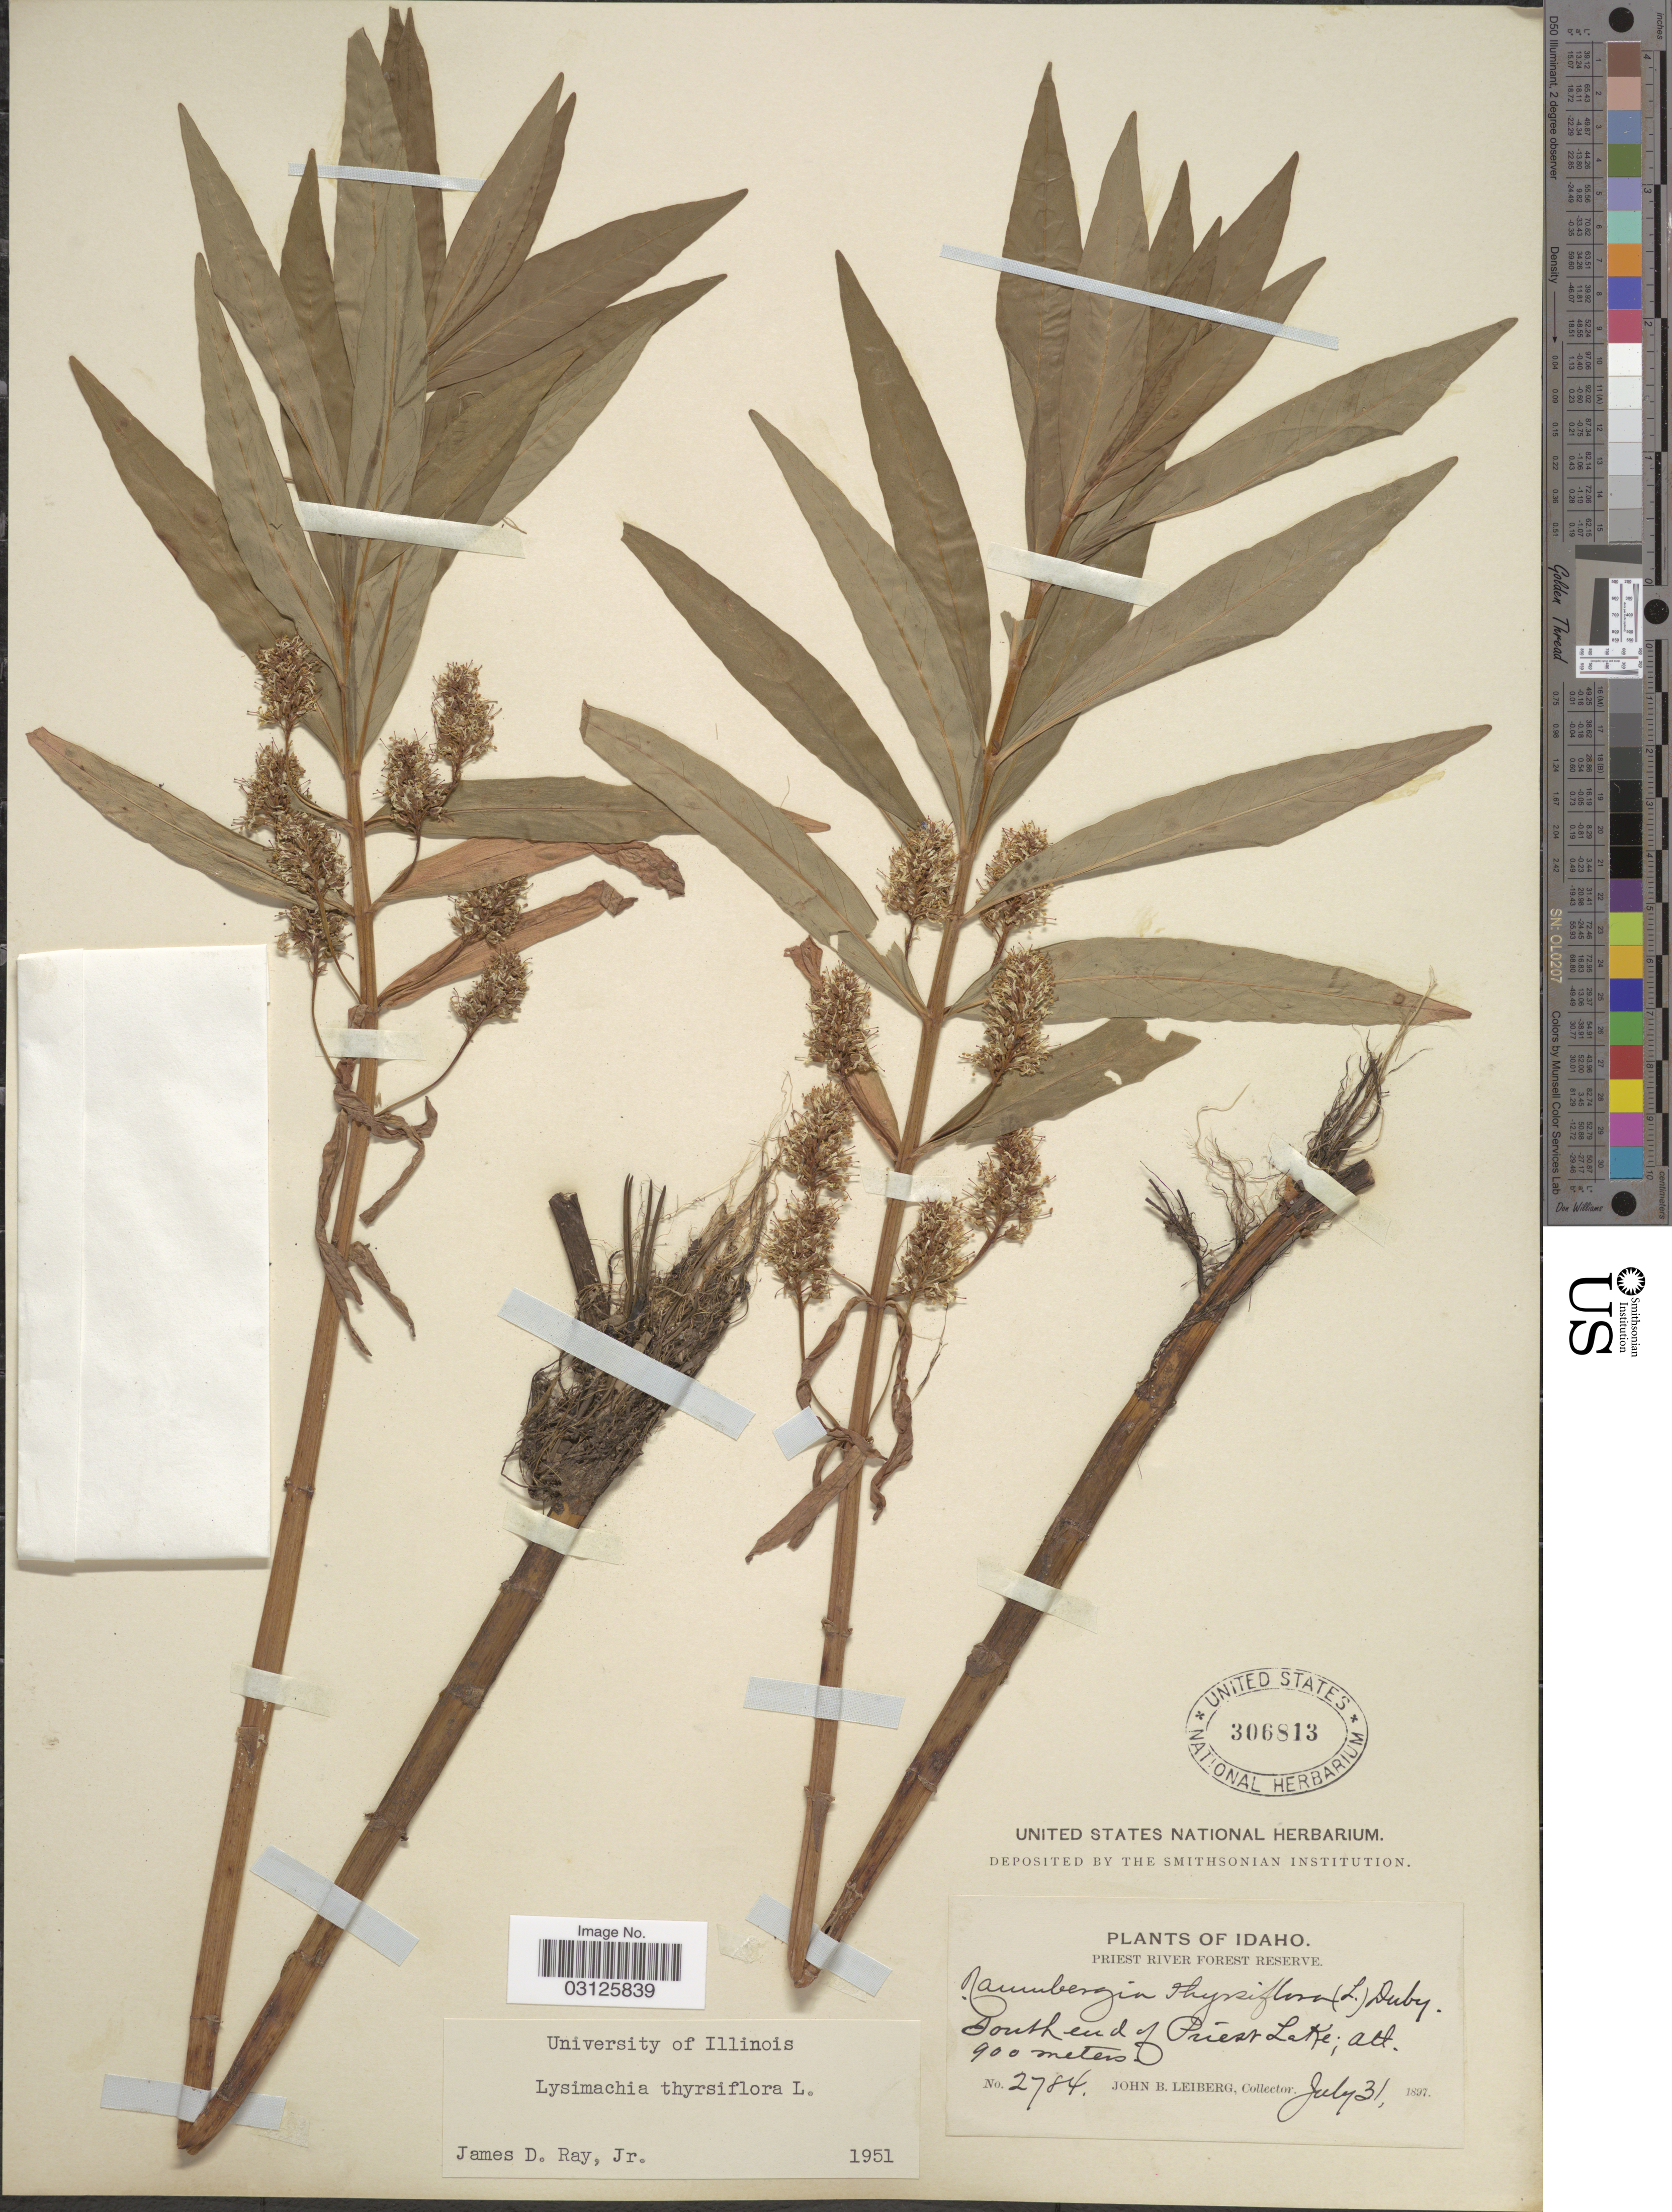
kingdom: Plantae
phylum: Tracheophyta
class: Magnoliopsida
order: Ericales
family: Primulaceae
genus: Lysimachia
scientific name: Lysimachia thyrsiflora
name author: L.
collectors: J. B. Leiberg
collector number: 2784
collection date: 1897-07-31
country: United States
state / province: Idaho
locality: Priest River Forest Reserve. South end of Priest Lake.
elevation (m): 900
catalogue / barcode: US 306813